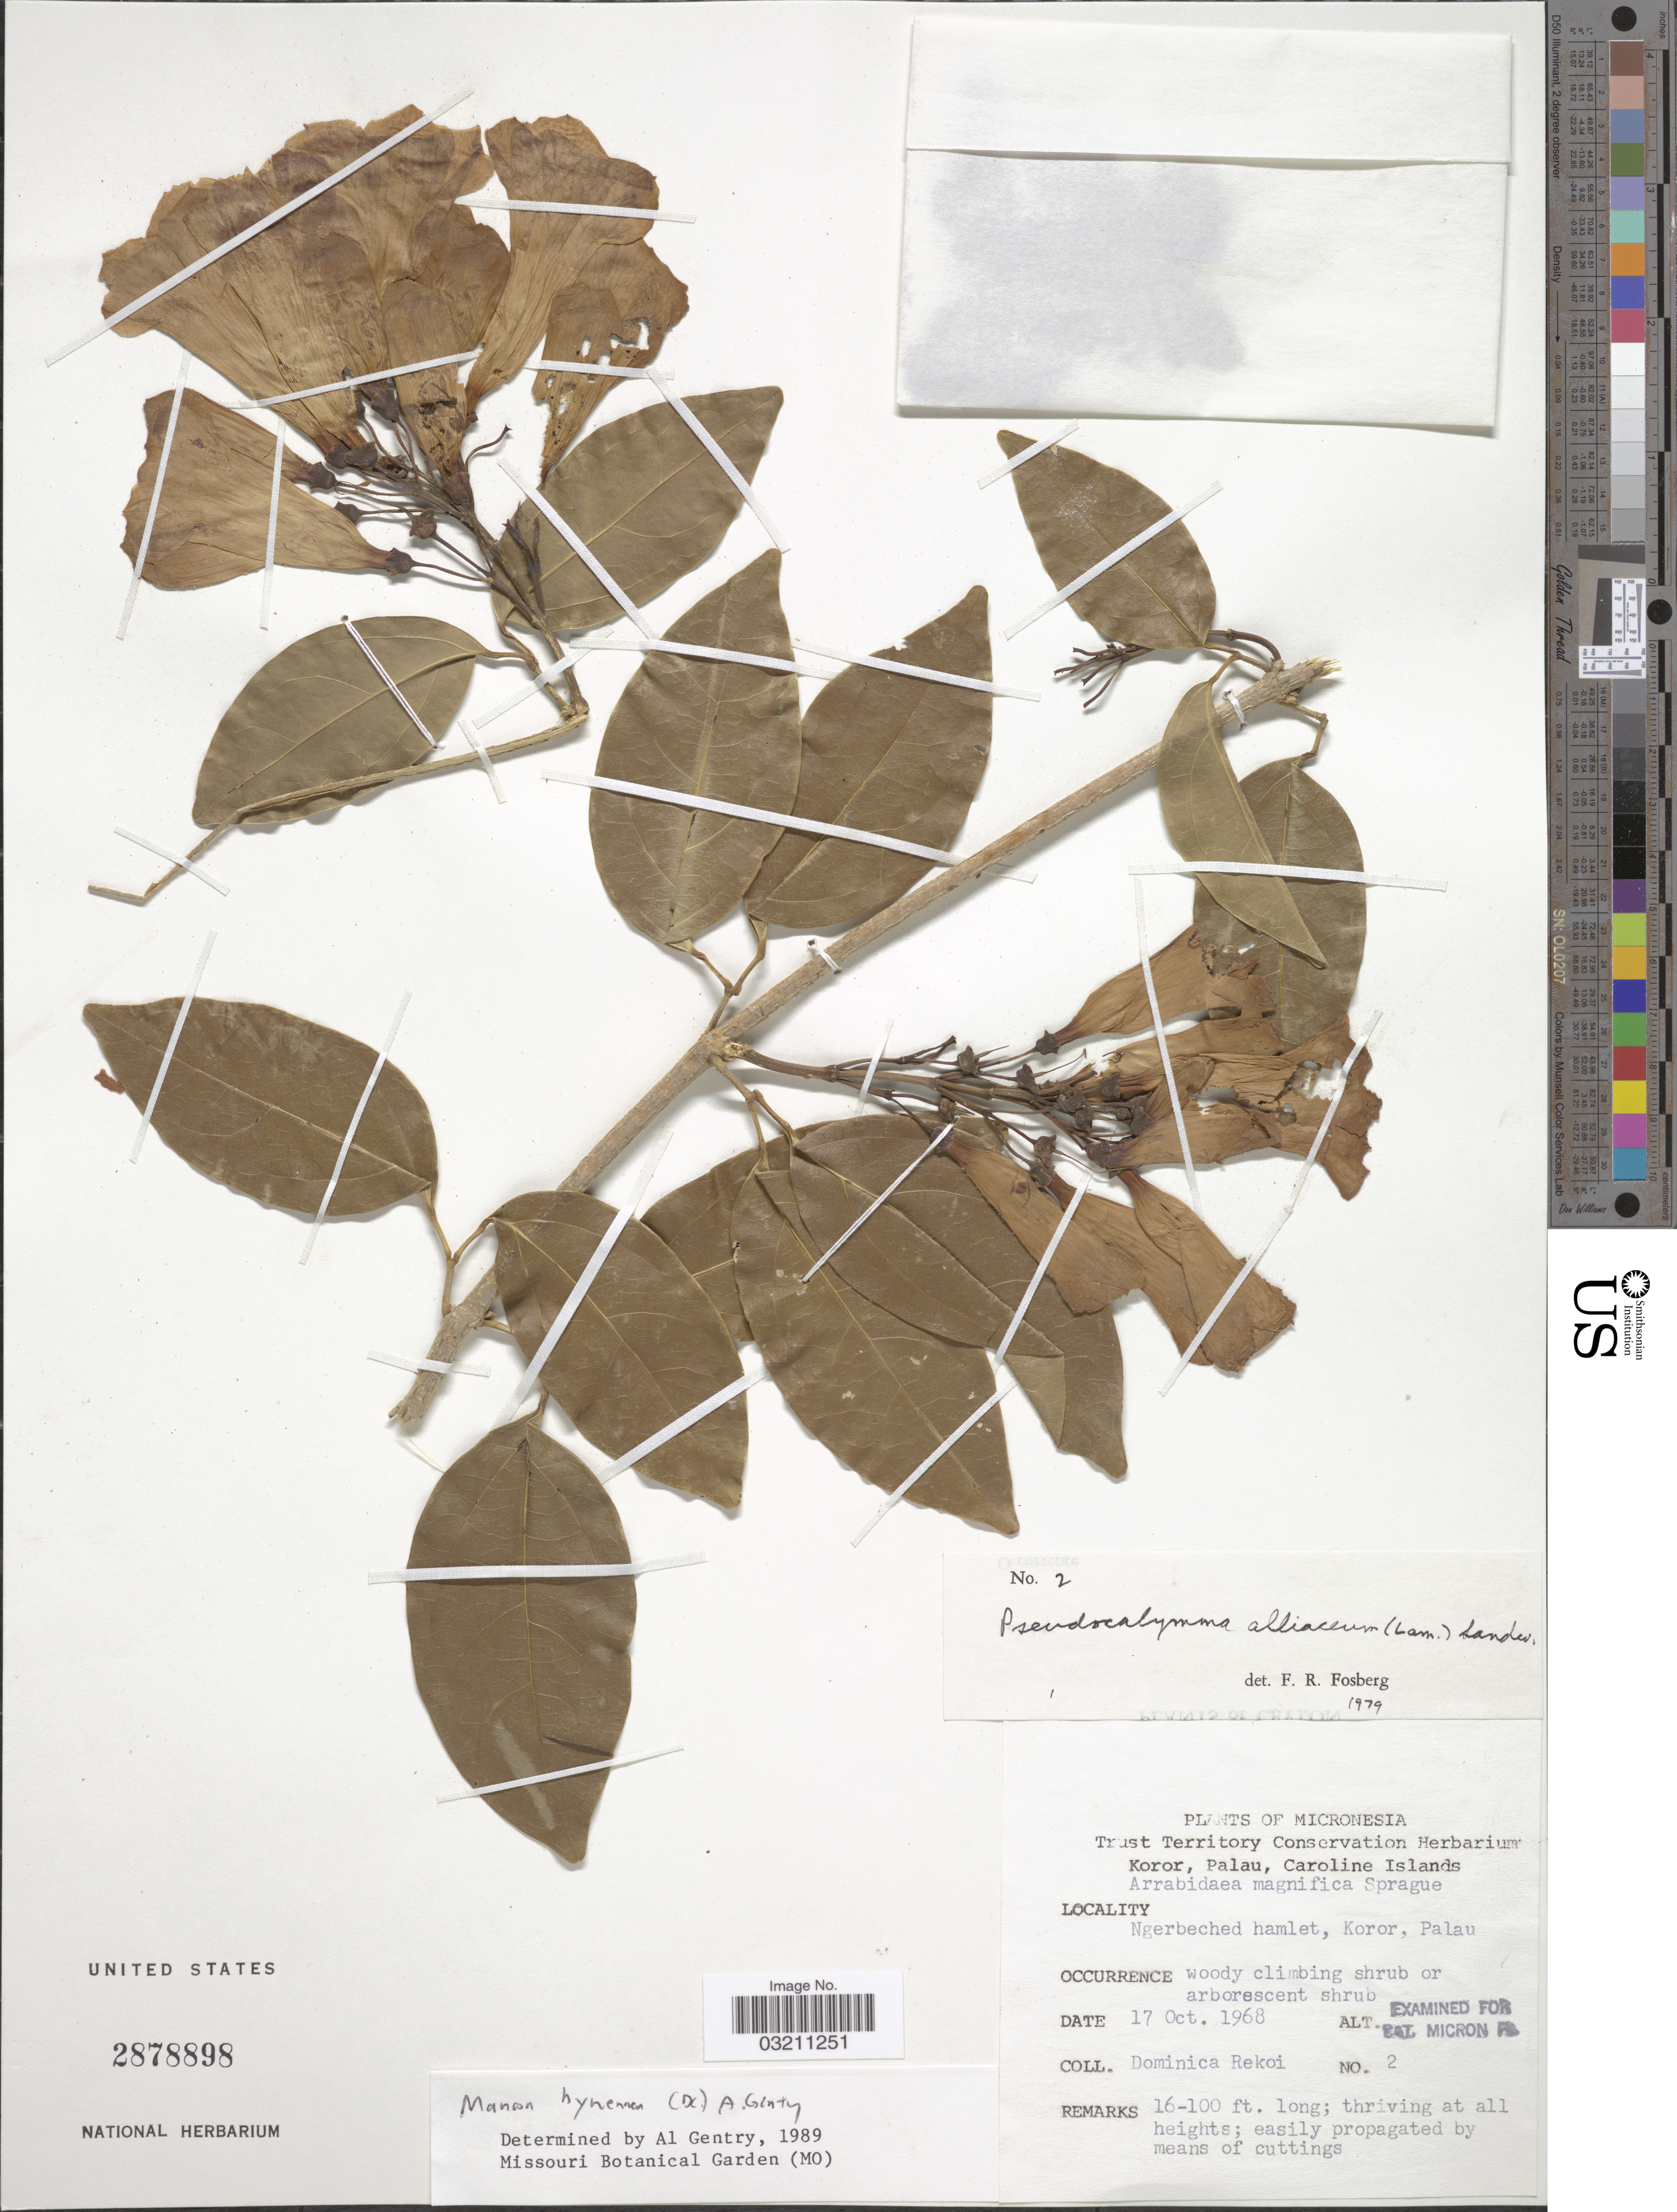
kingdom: Plantae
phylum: Tracheophyta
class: Magnoliopsida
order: Lamiales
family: Bignoniaceae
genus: Mansoa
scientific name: Mansoa hymenaea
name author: (DC.) A.H. Gentry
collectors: D. Rekoi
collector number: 2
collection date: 1968-10-17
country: Palau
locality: Micronesia. Ngerbeched hamlet, Koror, Palau.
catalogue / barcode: US 2878898